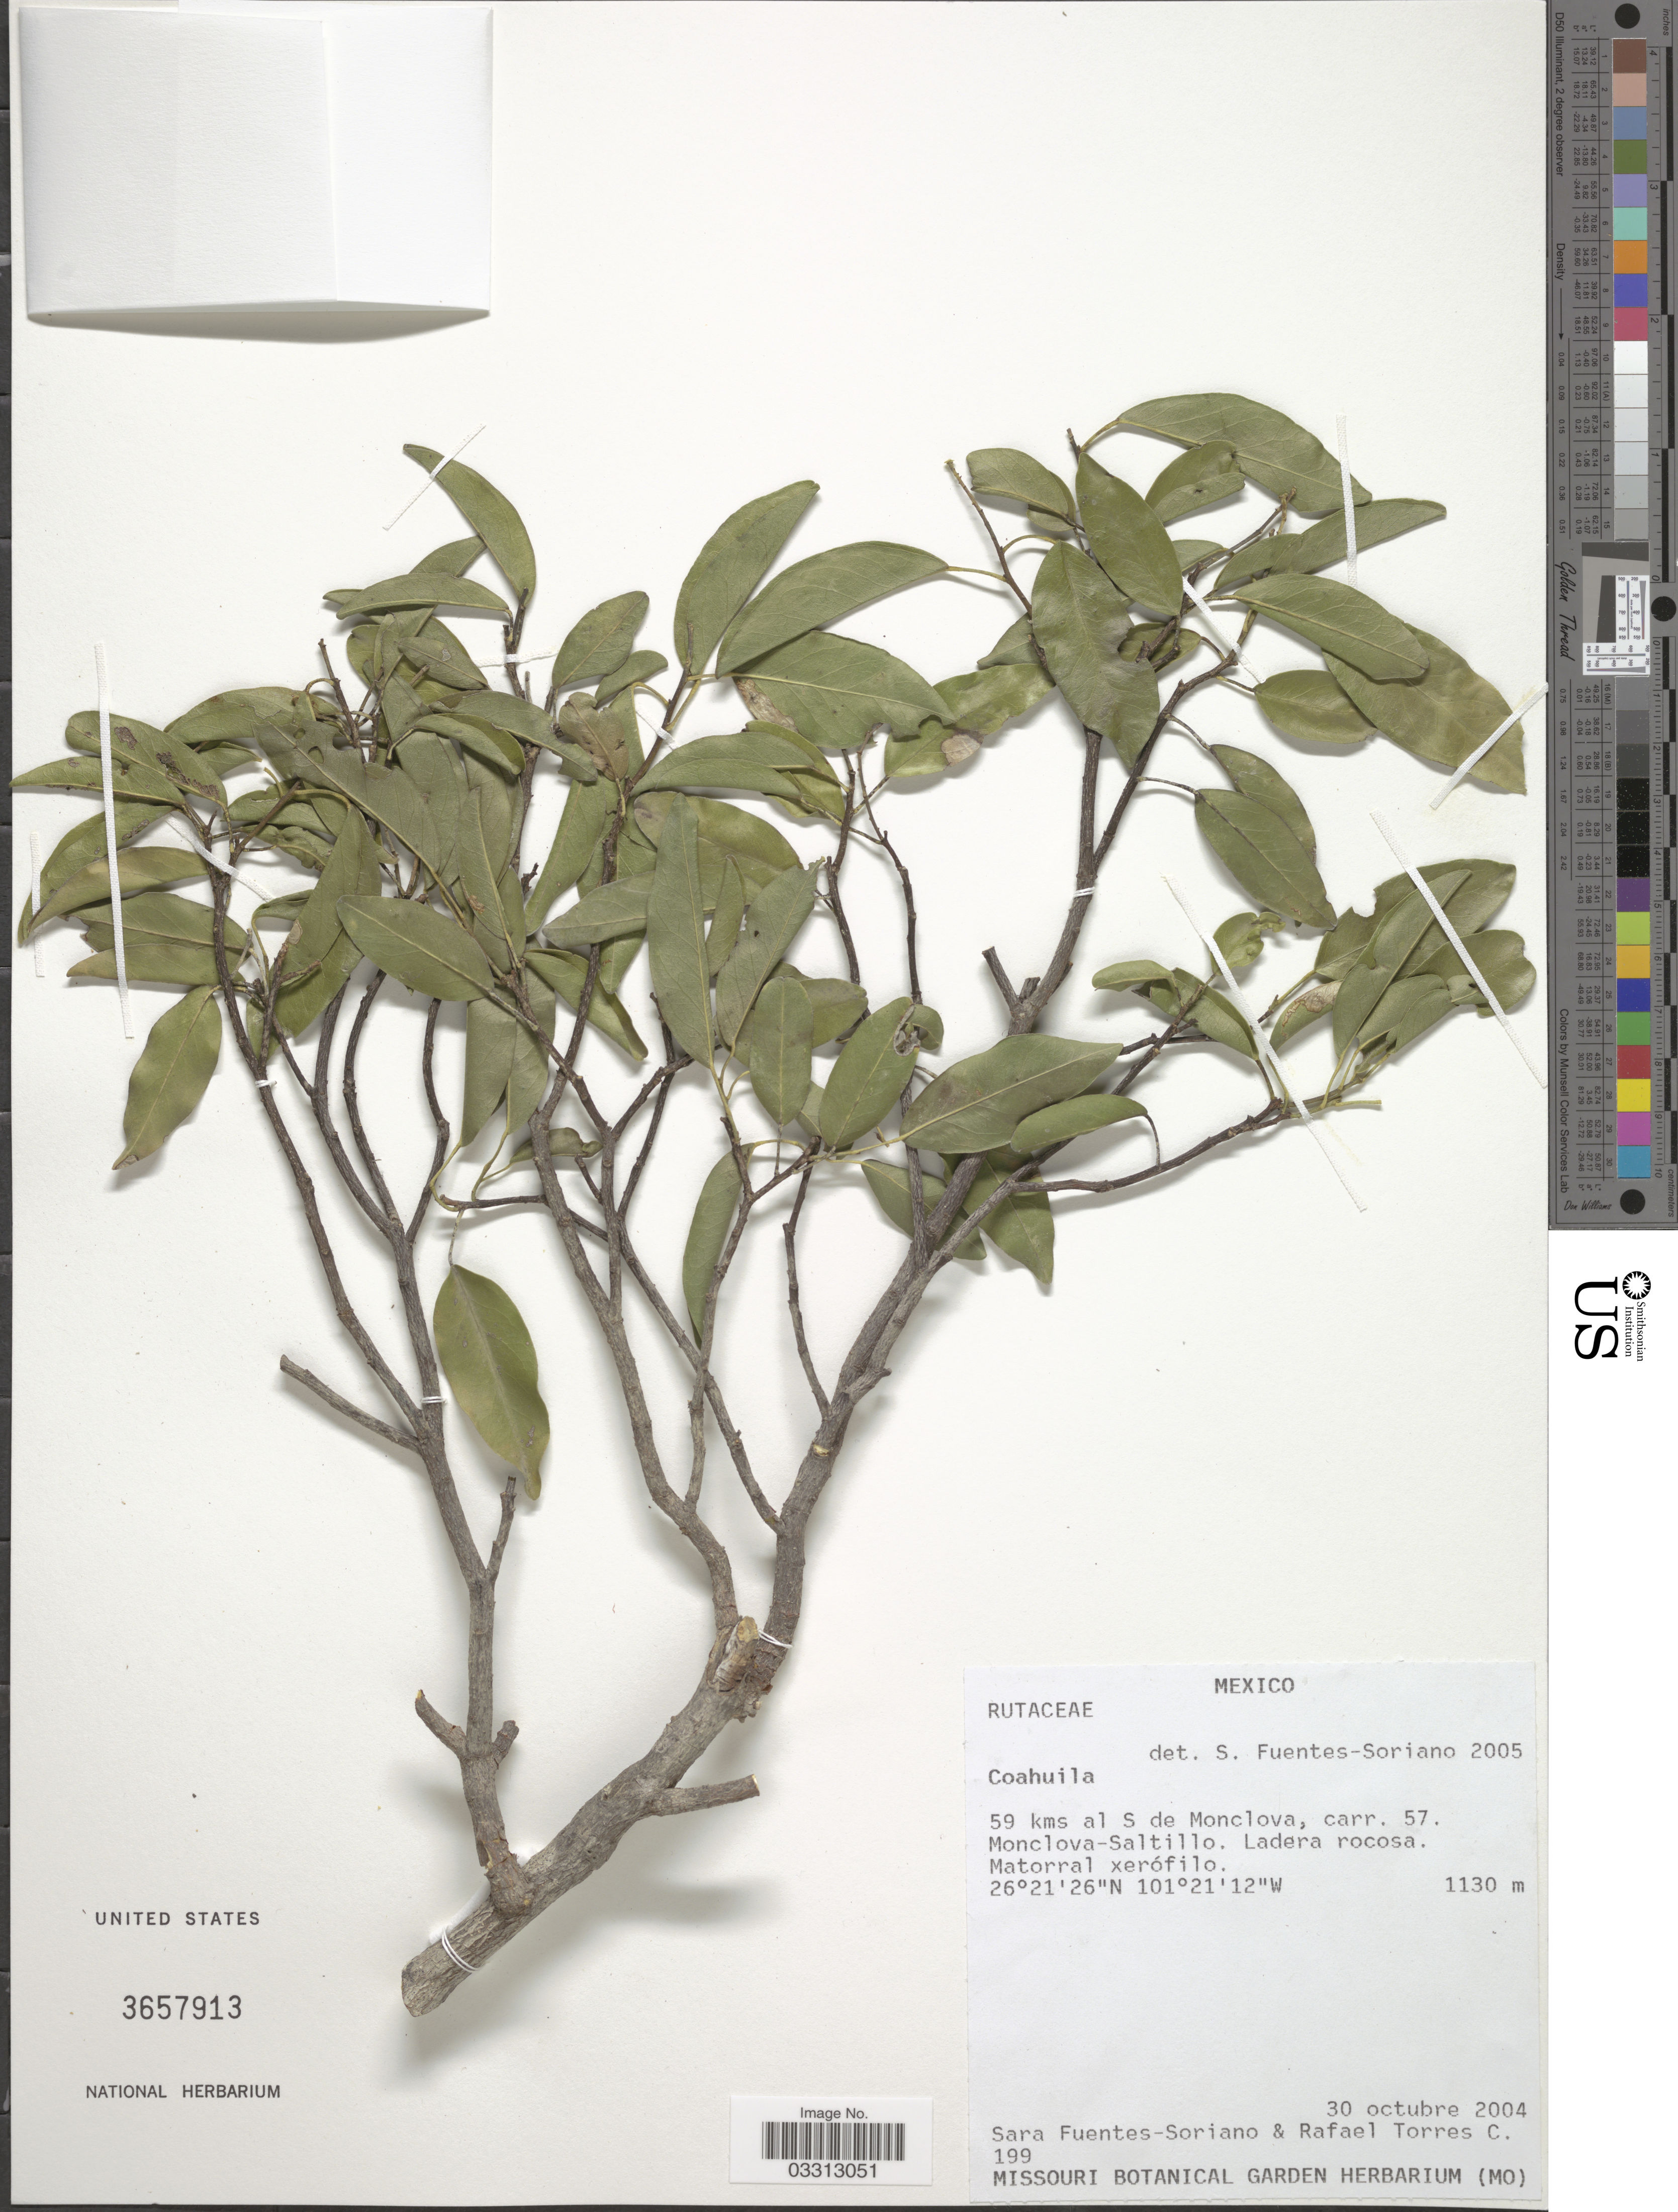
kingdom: Plantae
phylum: Tracheophyta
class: Magnoliopsida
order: Sapindales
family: Rutaceae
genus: Amyris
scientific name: Amyris sp.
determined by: Londoño-Echeverri, Y.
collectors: S. Fuentes Soriano & R. Torres C.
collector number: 199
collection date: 2004-10-30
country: Mexico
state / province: Coahuila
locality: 59 kms al S de Monclova, carr. 57. Monclova-Saltillo.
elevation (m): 1130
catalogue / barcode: US 3657913